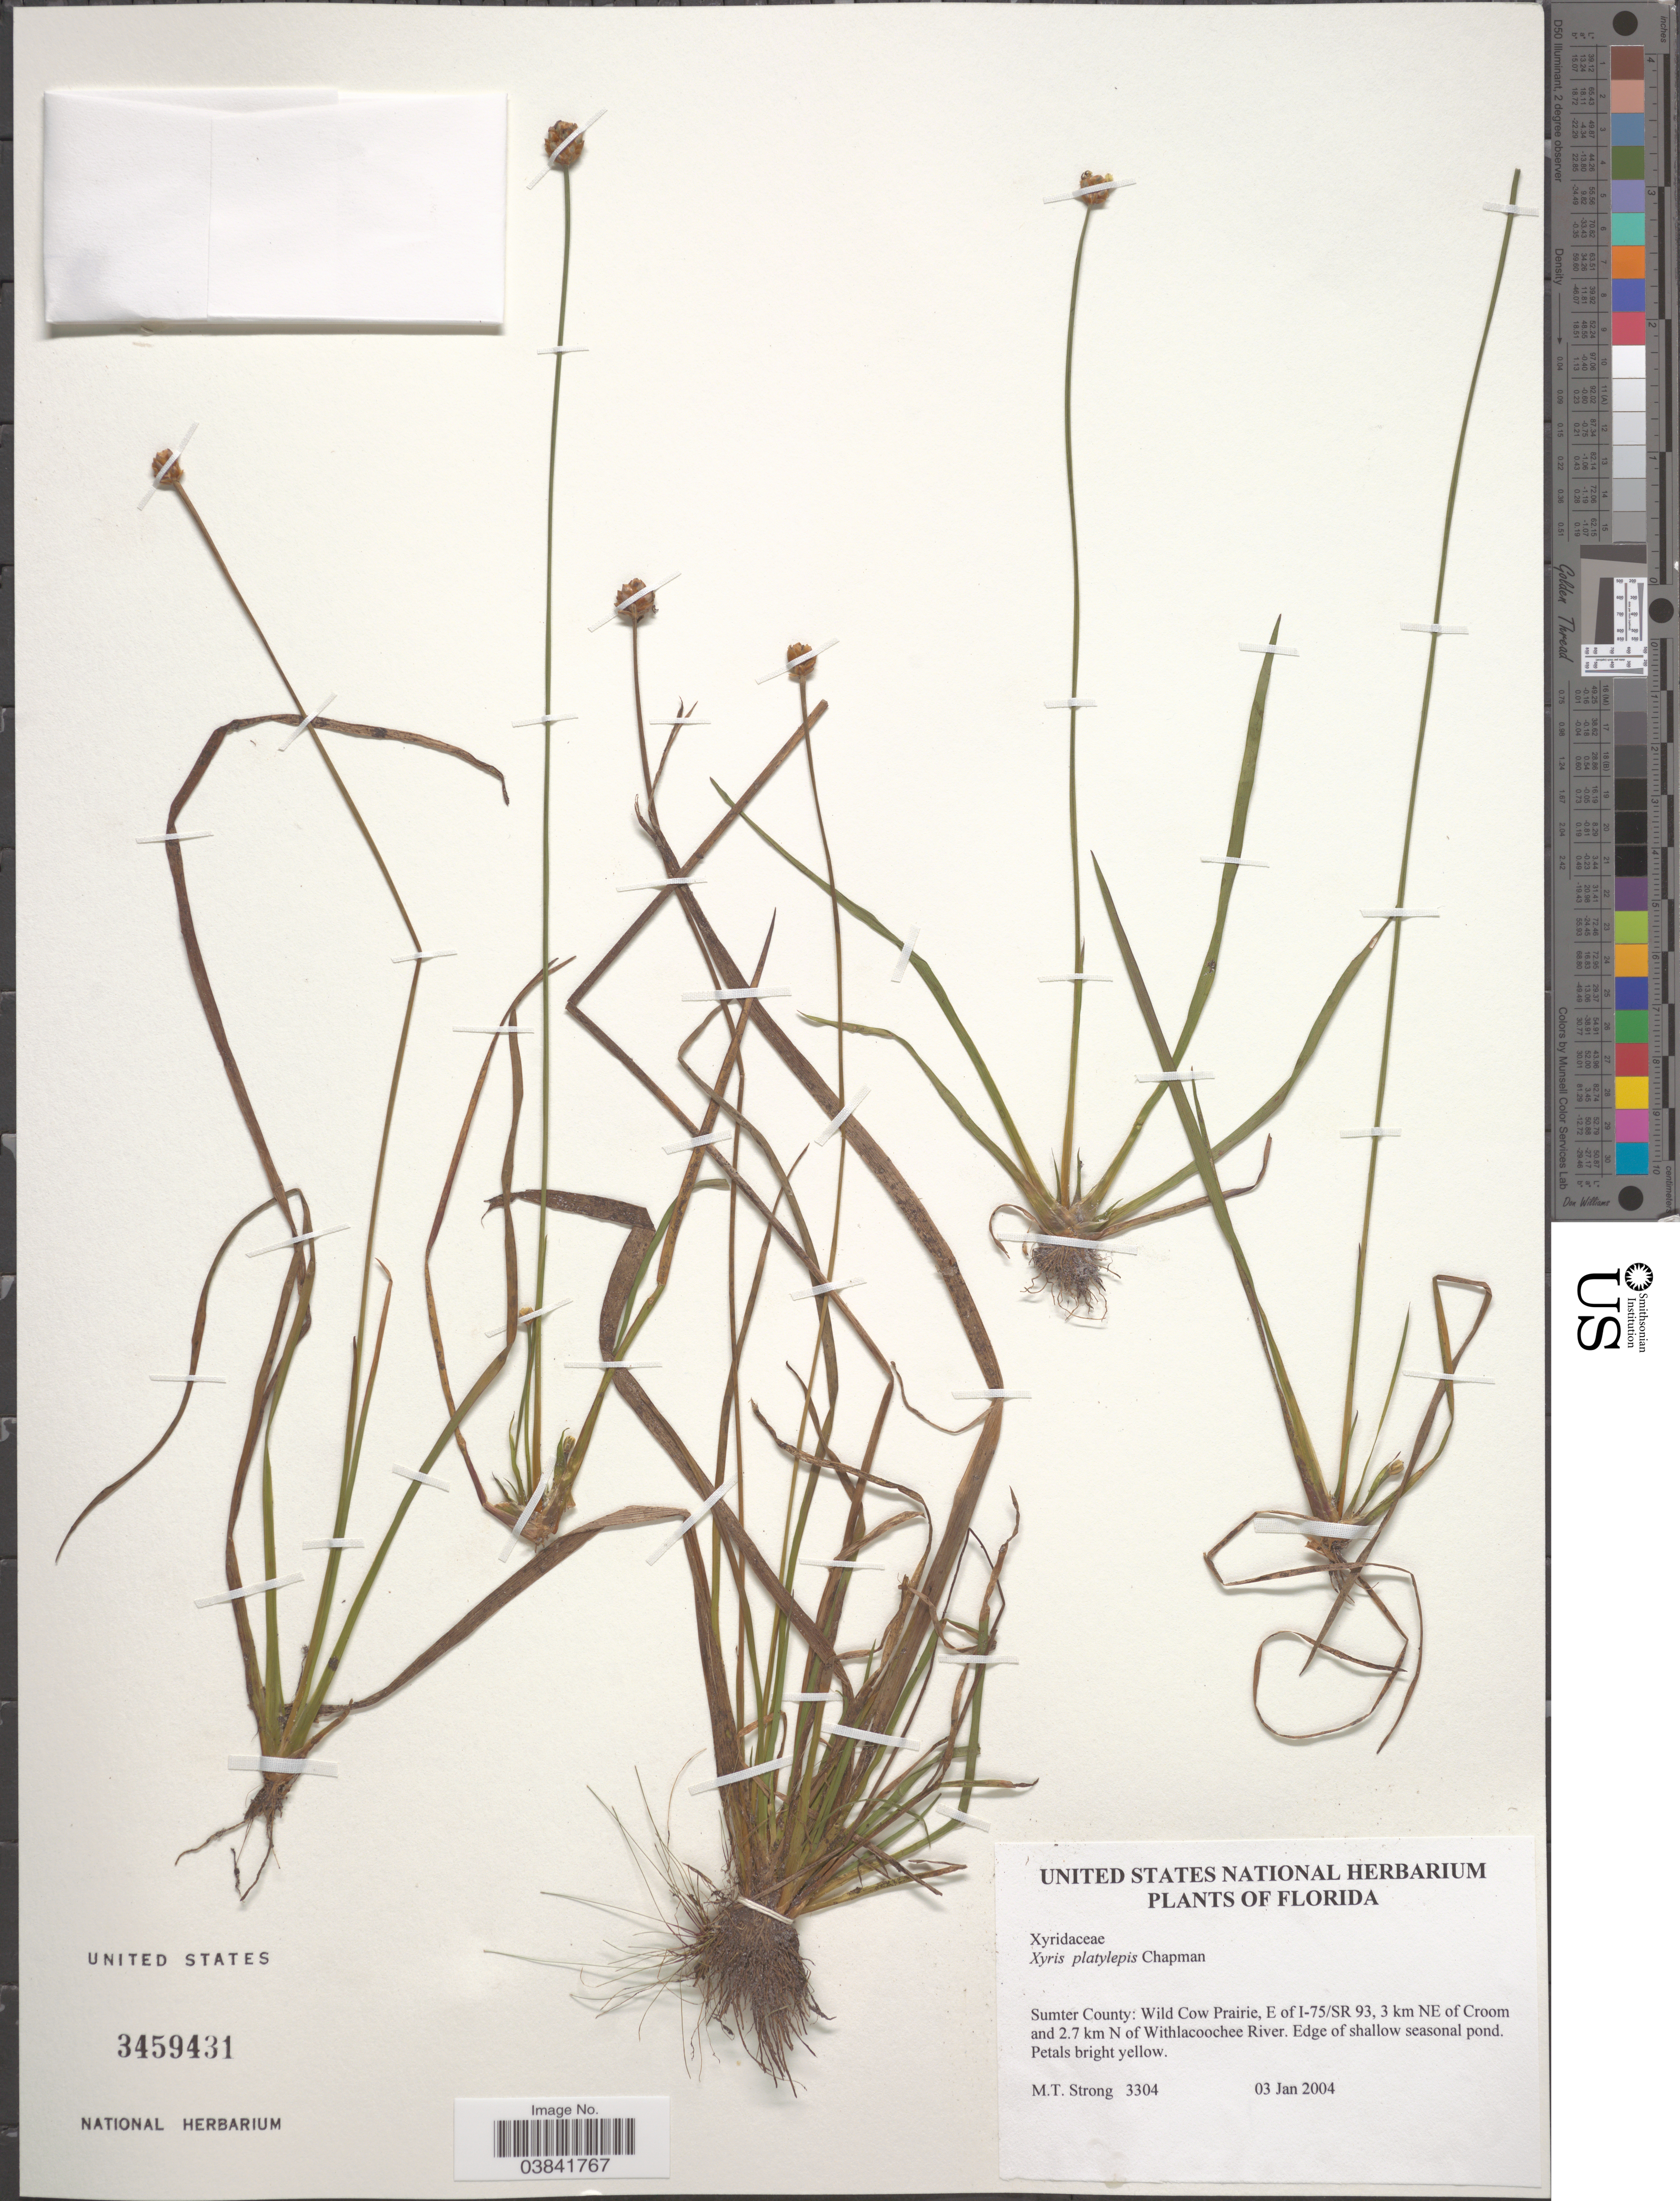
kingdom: Plantae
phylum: Tracheophyta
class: Liliopsida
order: Poales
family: Xyridaceae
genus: Xyris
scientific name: Xyris platylepis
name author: Chapm.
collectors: M. T. Strong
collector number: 3304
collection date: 2004-01-03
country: United States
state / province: Florida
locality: Sumter County: Wild Cow Prairie, E of I-75/SR 93, 3 km NE of Croom and 2.7 km N of Withlacoochee River. Edge of shallow seasonal pond.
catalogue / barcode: US 3459431